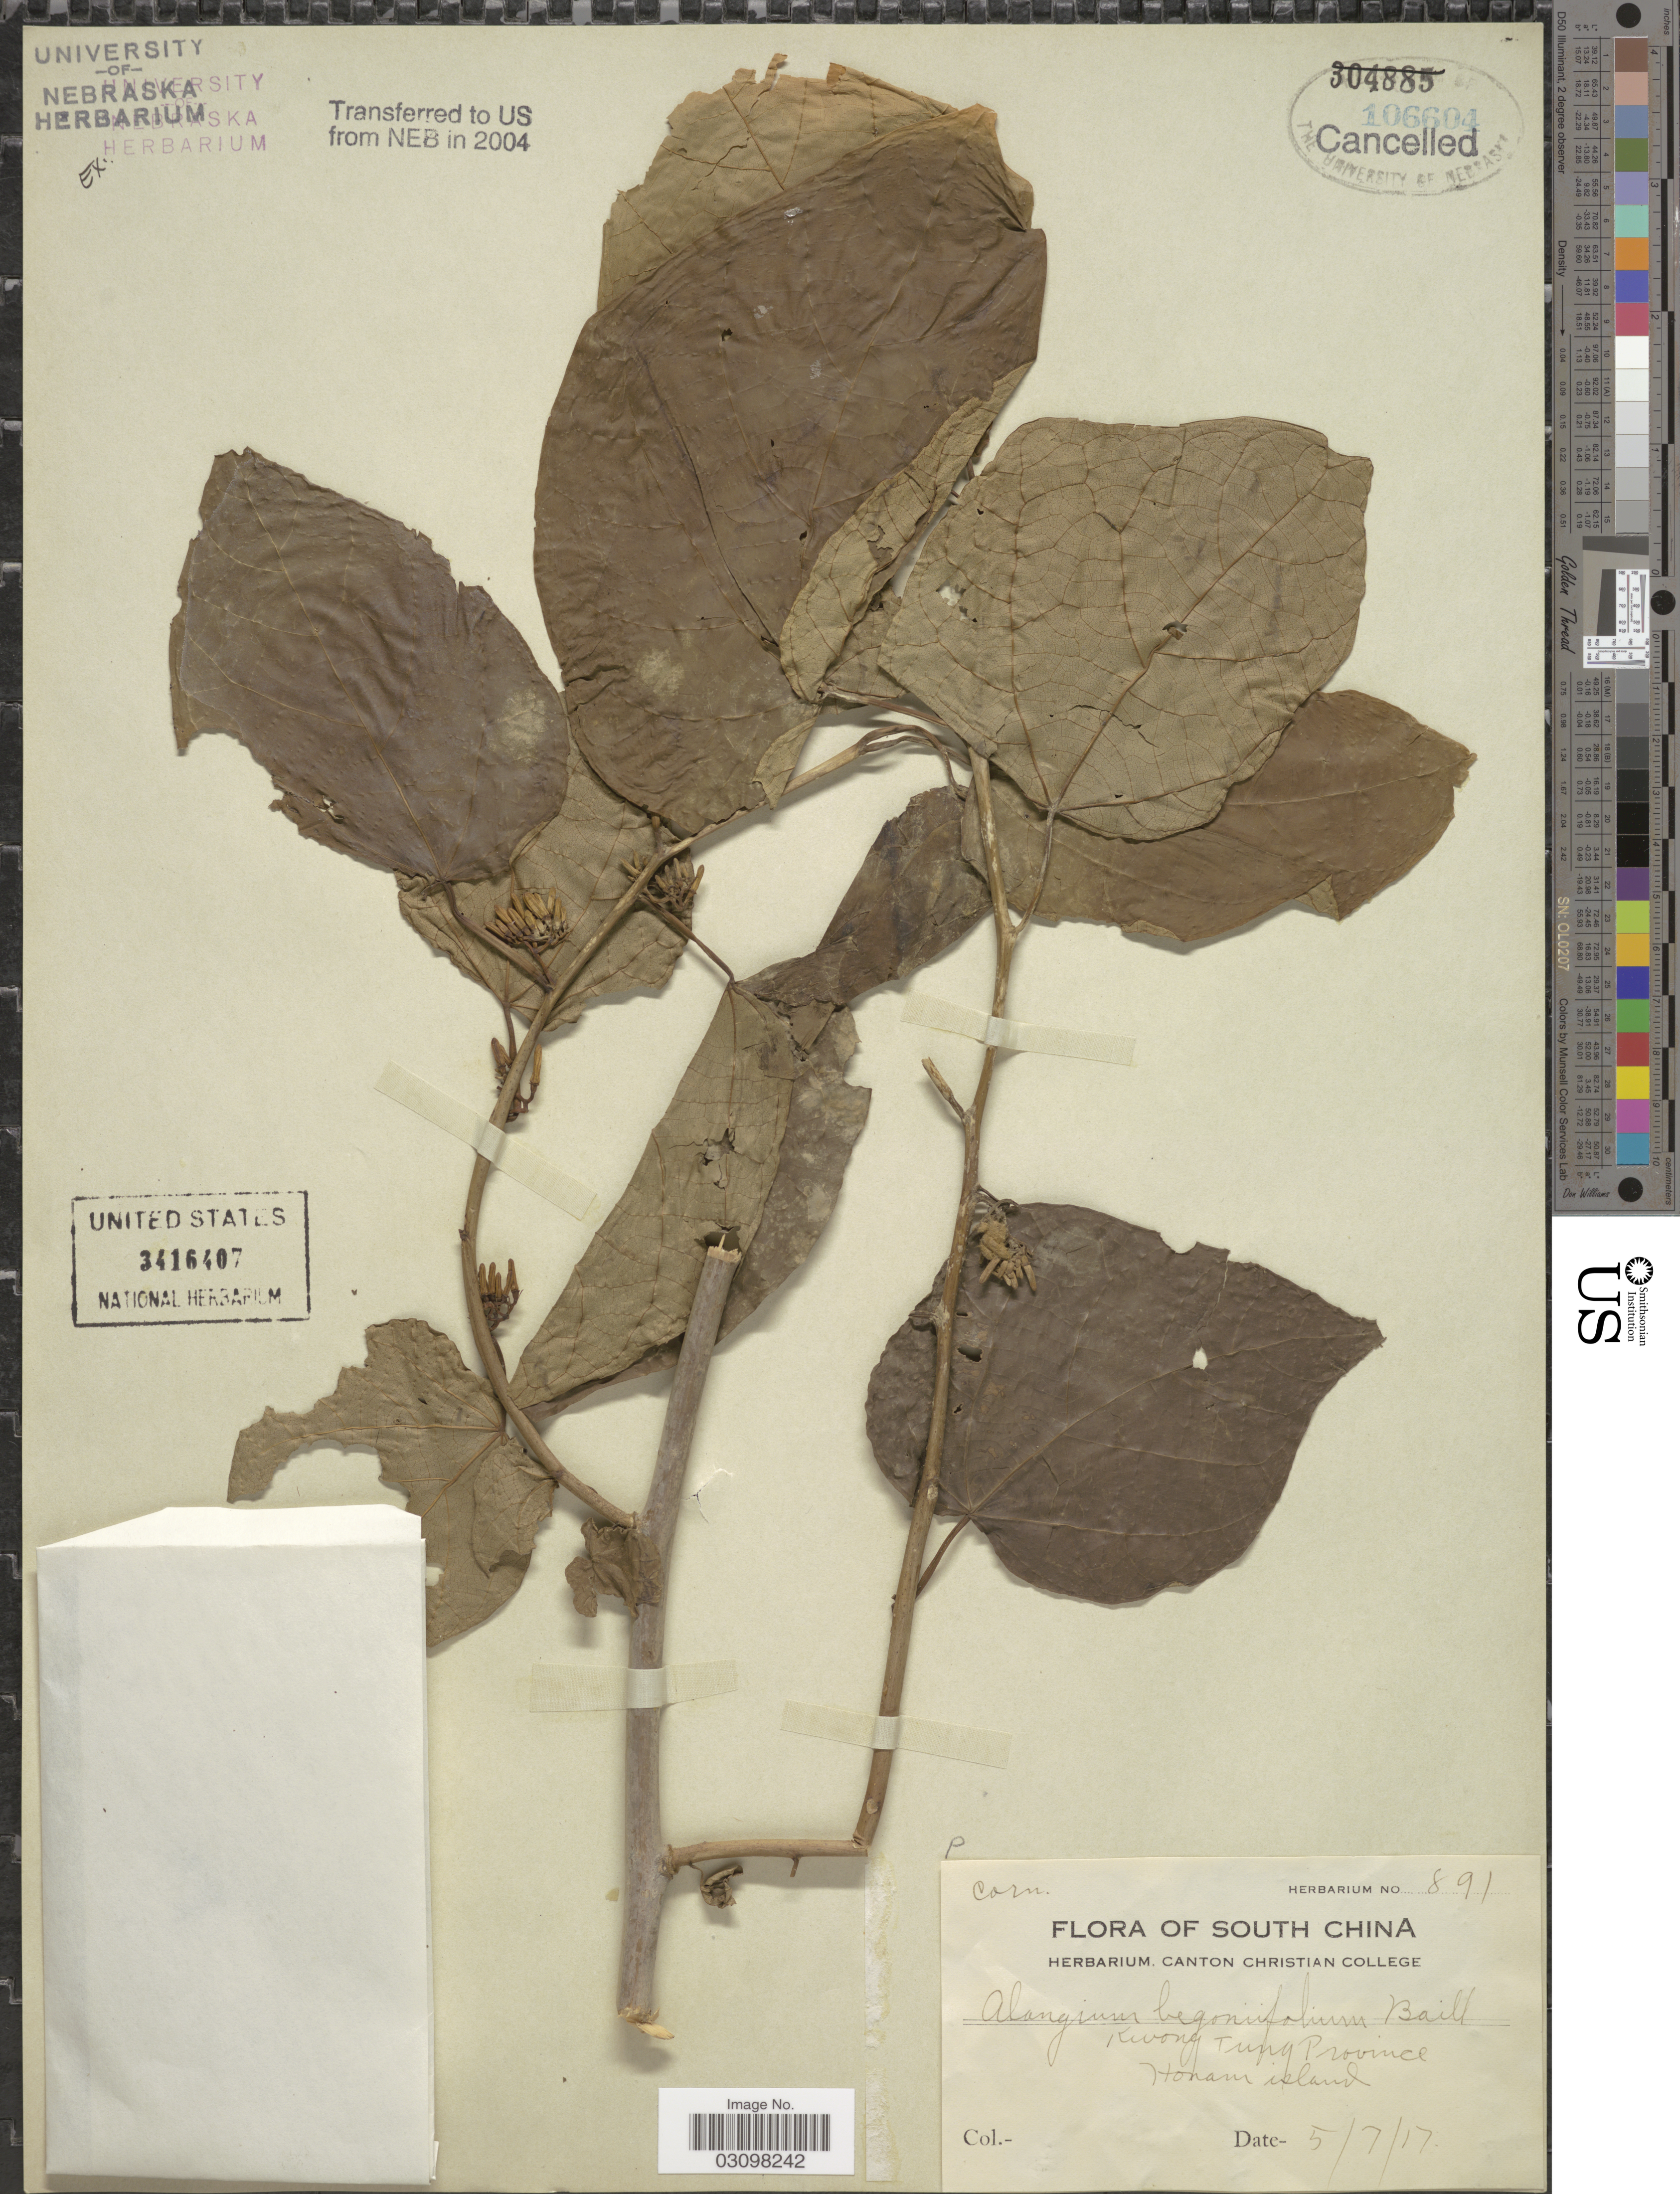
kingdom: Plantae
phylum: Tracheophyta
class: Magnoliopsida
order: Cornales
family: Cornaceae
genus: Alangium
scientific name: Alangium begoniifolium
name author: (Roxb.) Baill.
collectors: ex herb. Canton Christian College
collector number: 891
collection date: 1917-07-05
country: China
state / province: Guangdong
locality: South China. Kwong Tung Province. Honam island.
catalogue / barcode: US 3416407